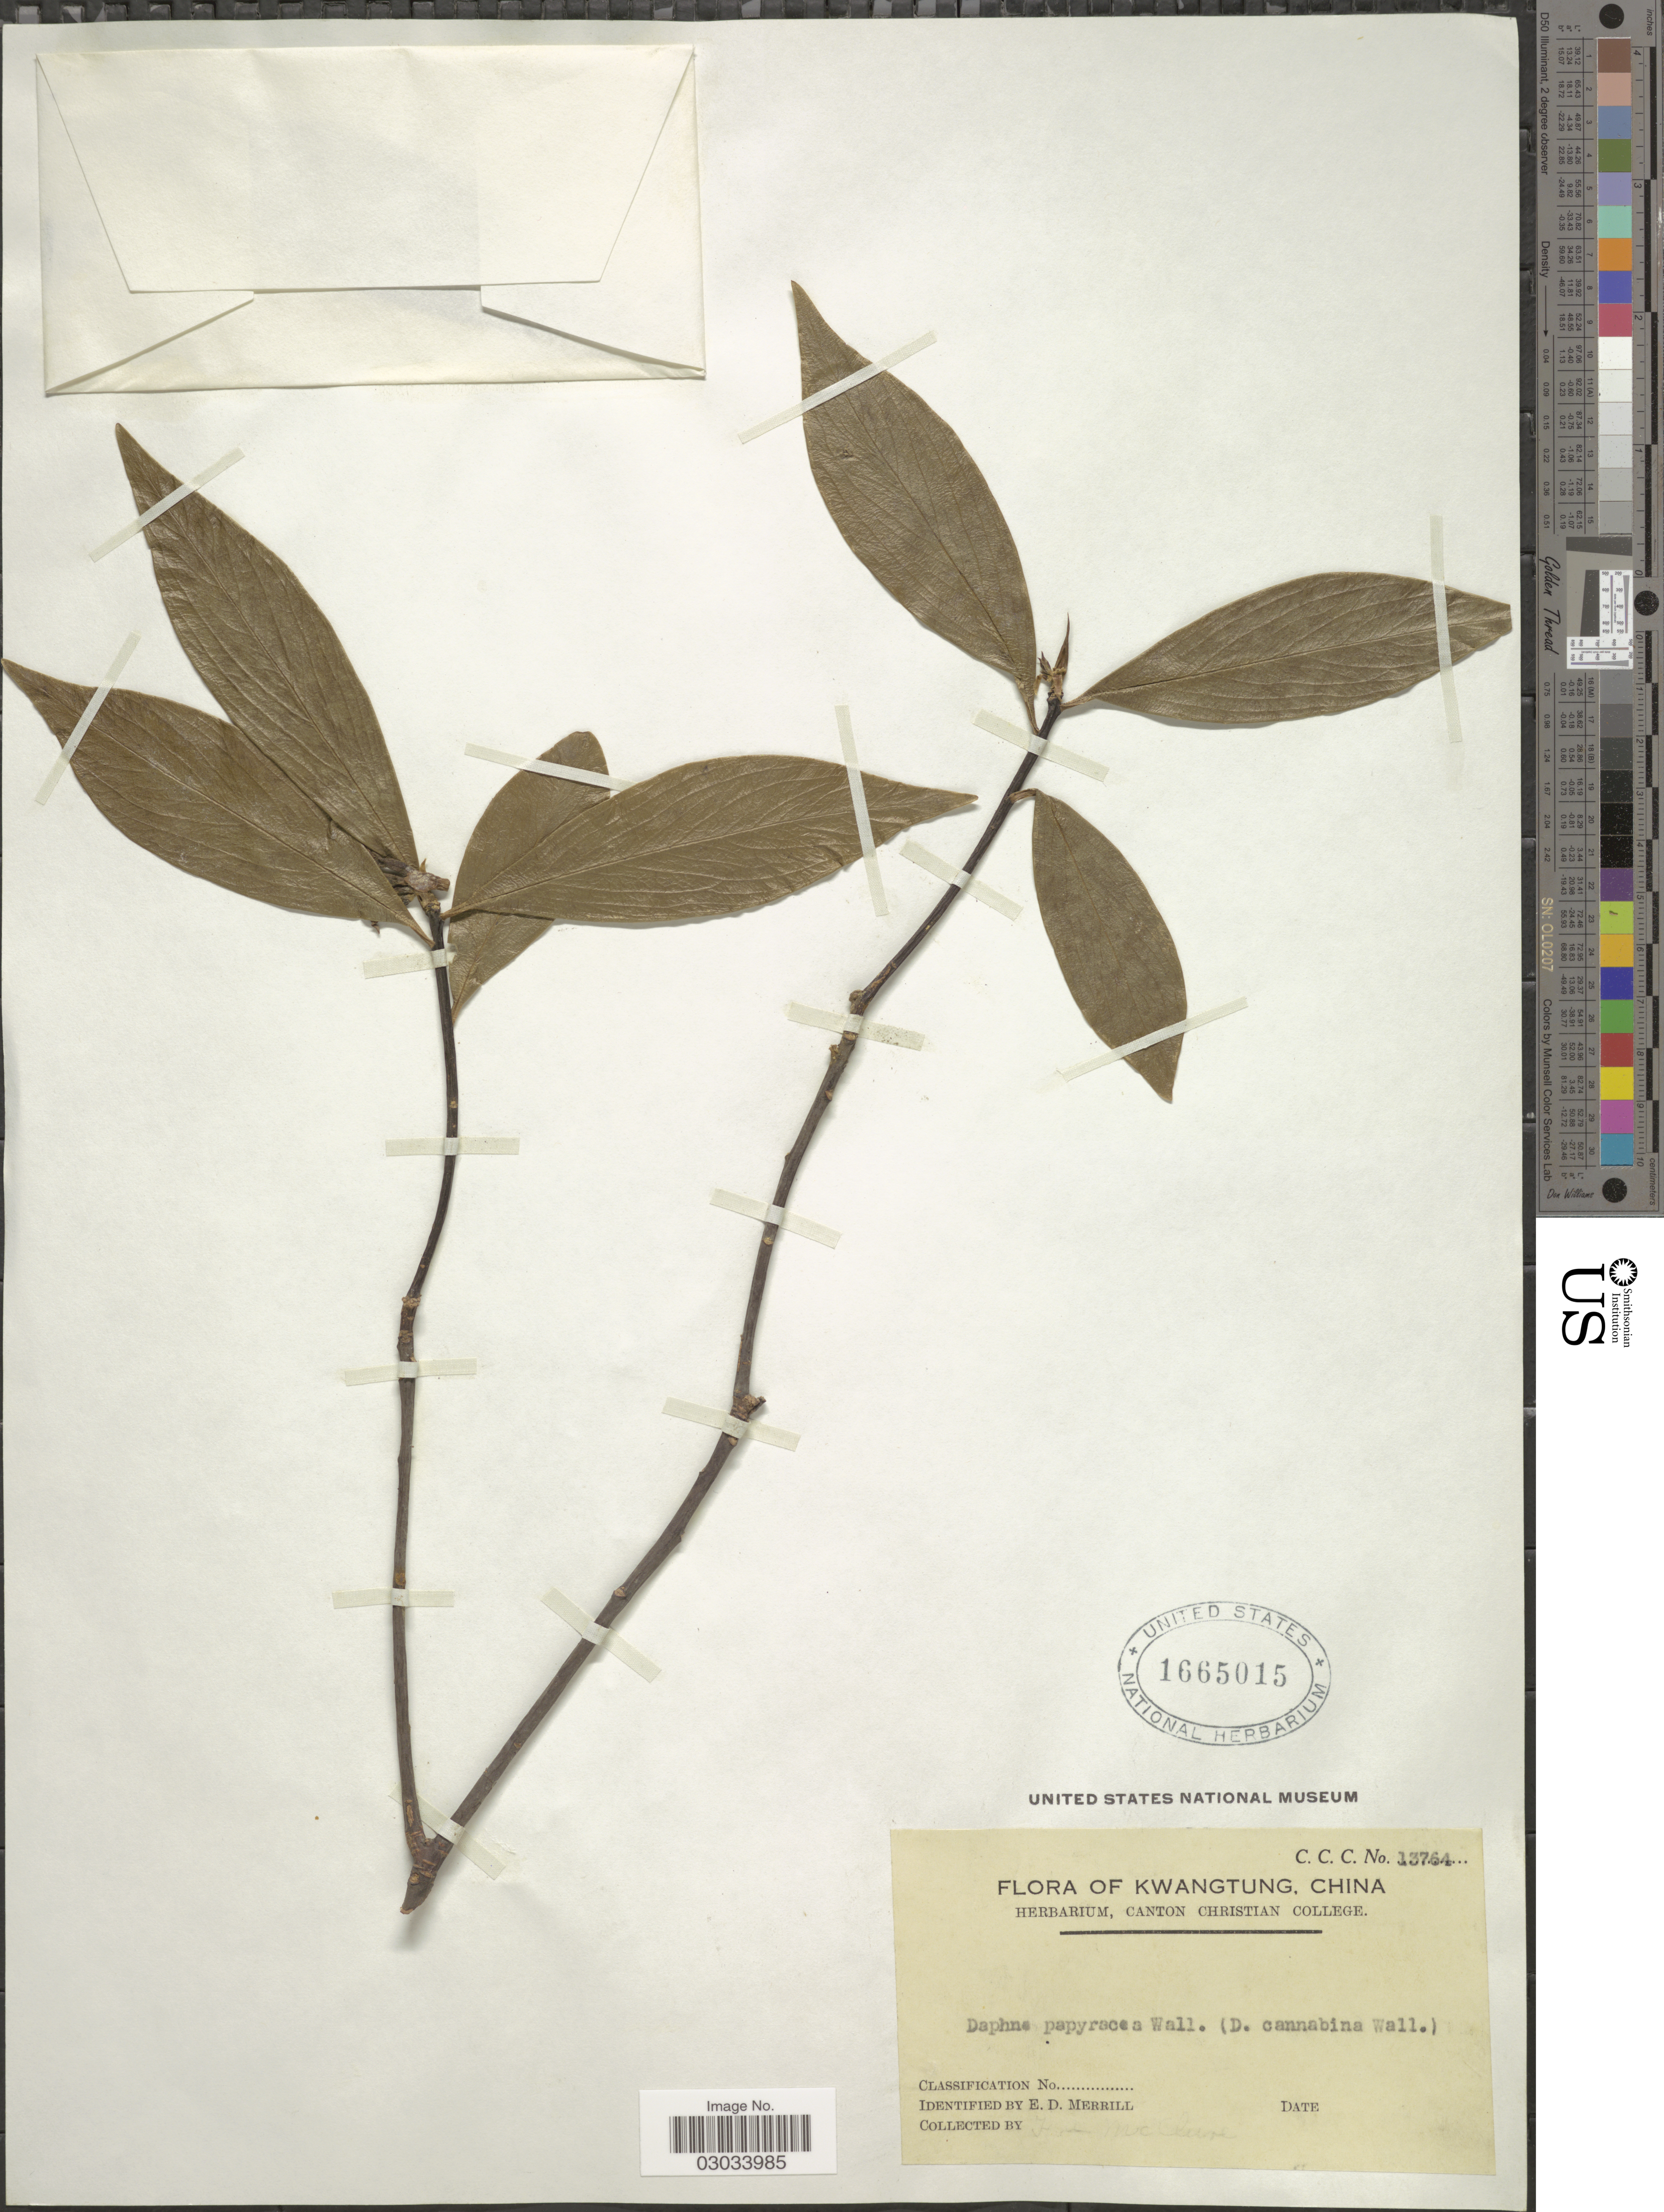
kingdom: Plantae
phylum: Tracheophyta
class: Magnoliopsida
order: Malvales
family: Thymelaeaceae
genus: Daphne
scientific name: Daphne papyracea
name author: Wall. ex Steud.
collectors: F. A. McClure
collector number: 13764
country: China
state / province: Guangdong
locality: Kwangtung.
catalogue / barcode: US 1665015